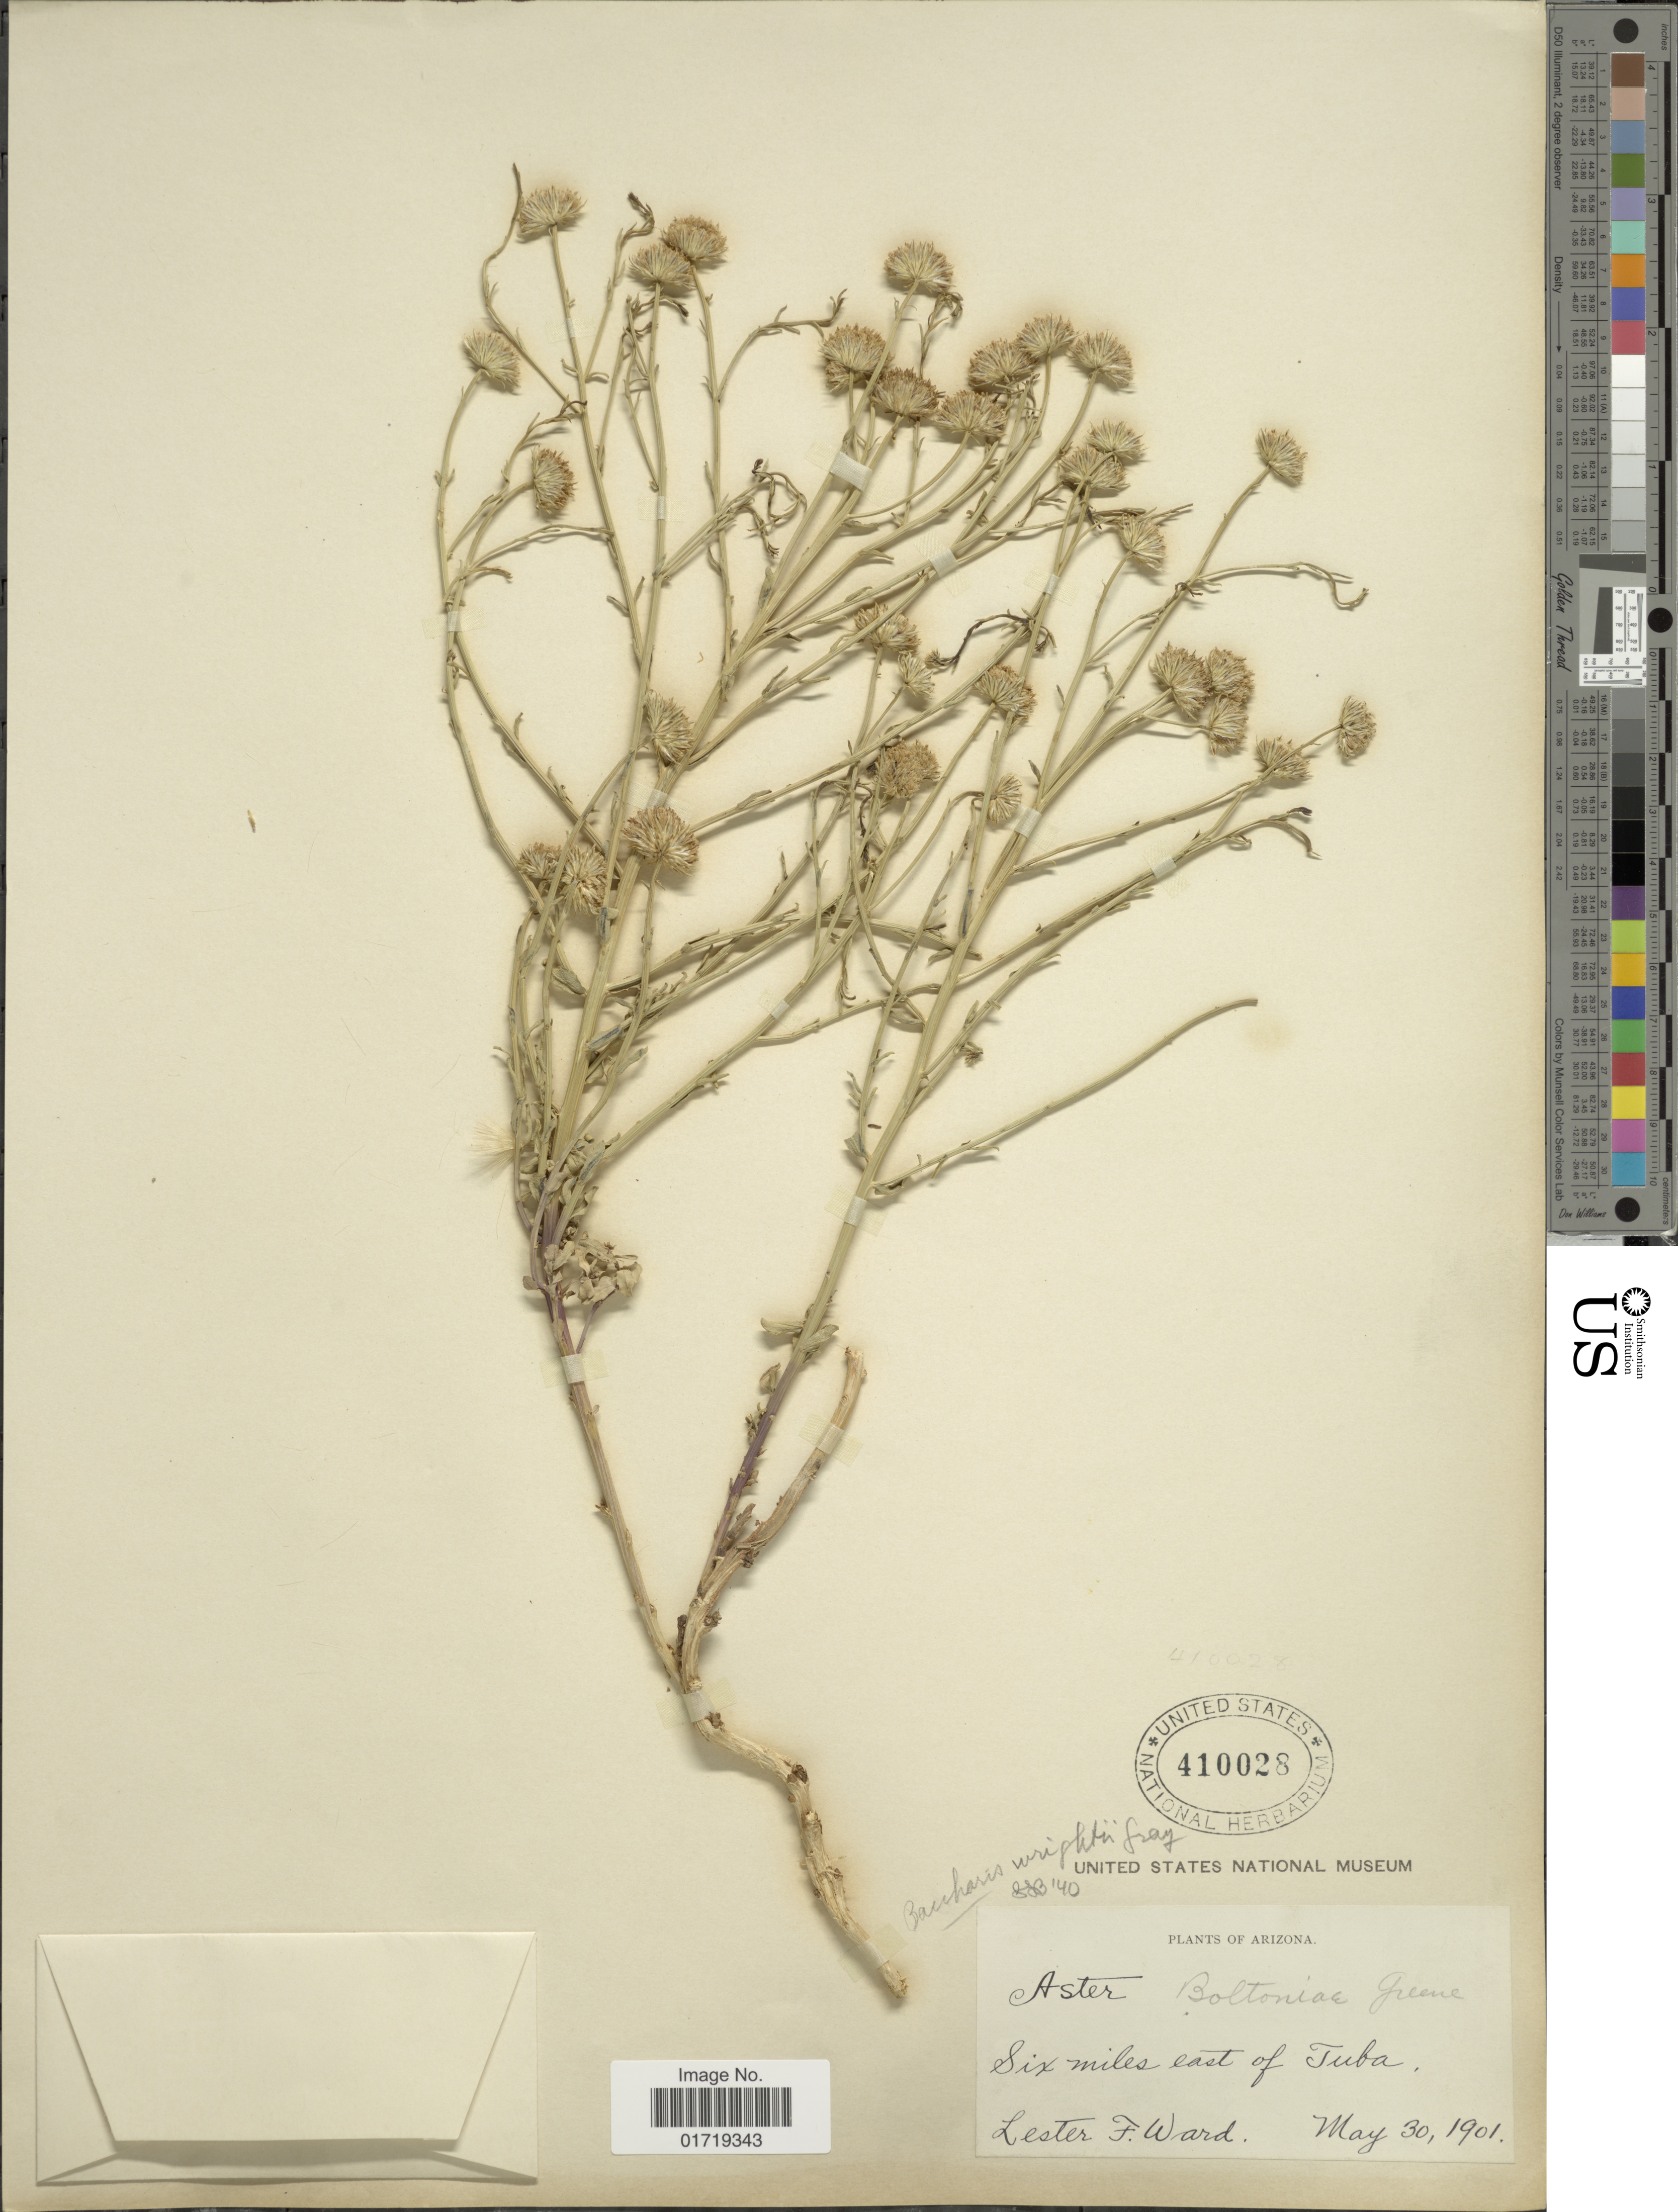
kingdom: Plantae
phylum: Tracheophyta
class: Magnoliopsida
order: Asterales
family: Asteraceae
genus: Baccharis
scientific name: Baccharis wrightii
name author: A. Gray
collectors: L. F. Ward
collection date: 1901-05-30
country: United States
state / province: Arizona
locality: Six miles east of Tuba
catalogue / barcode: US 410028